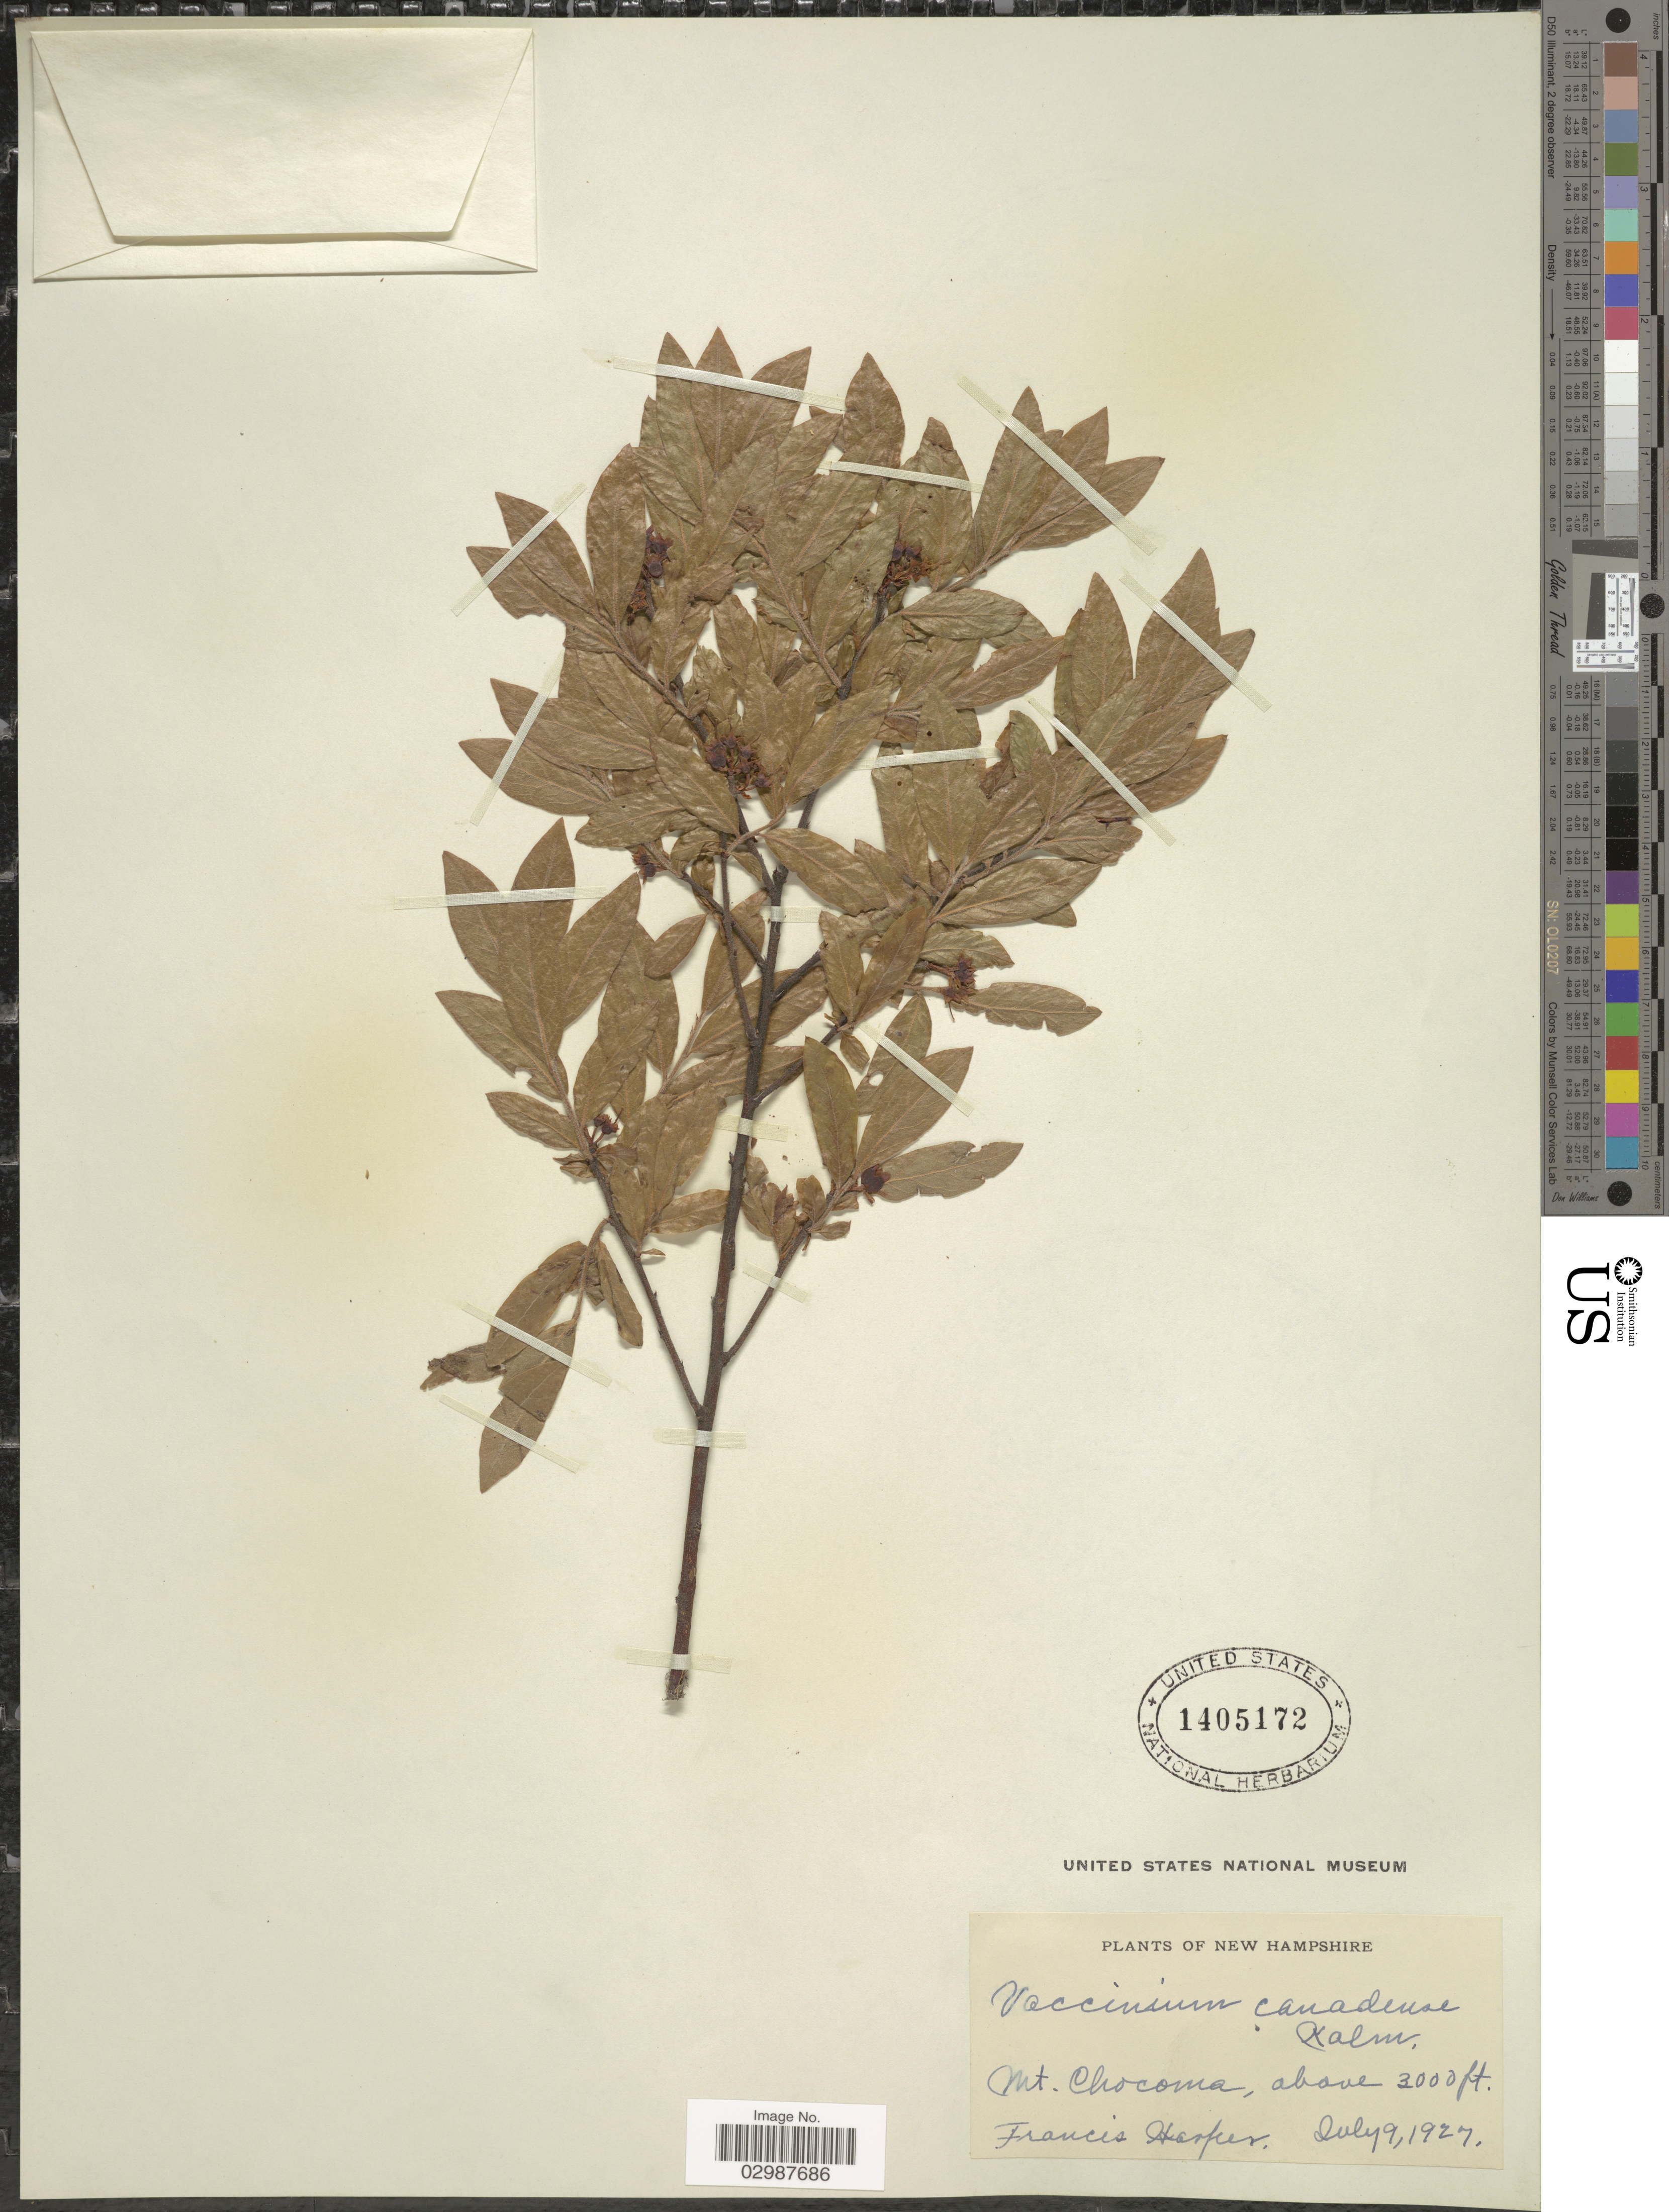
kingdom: Plantae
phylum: Tracheophyta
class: Magnoliopsida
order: Ericales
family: Ericaceae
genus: Vaccinium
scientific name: Vaccinium canadense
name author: Kalm ex Richardson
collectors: F. Harper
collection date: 1927-07-09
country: United States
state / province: New Hampshire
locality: Mt. Chocoma.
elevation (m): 914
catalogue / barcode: US 1405172